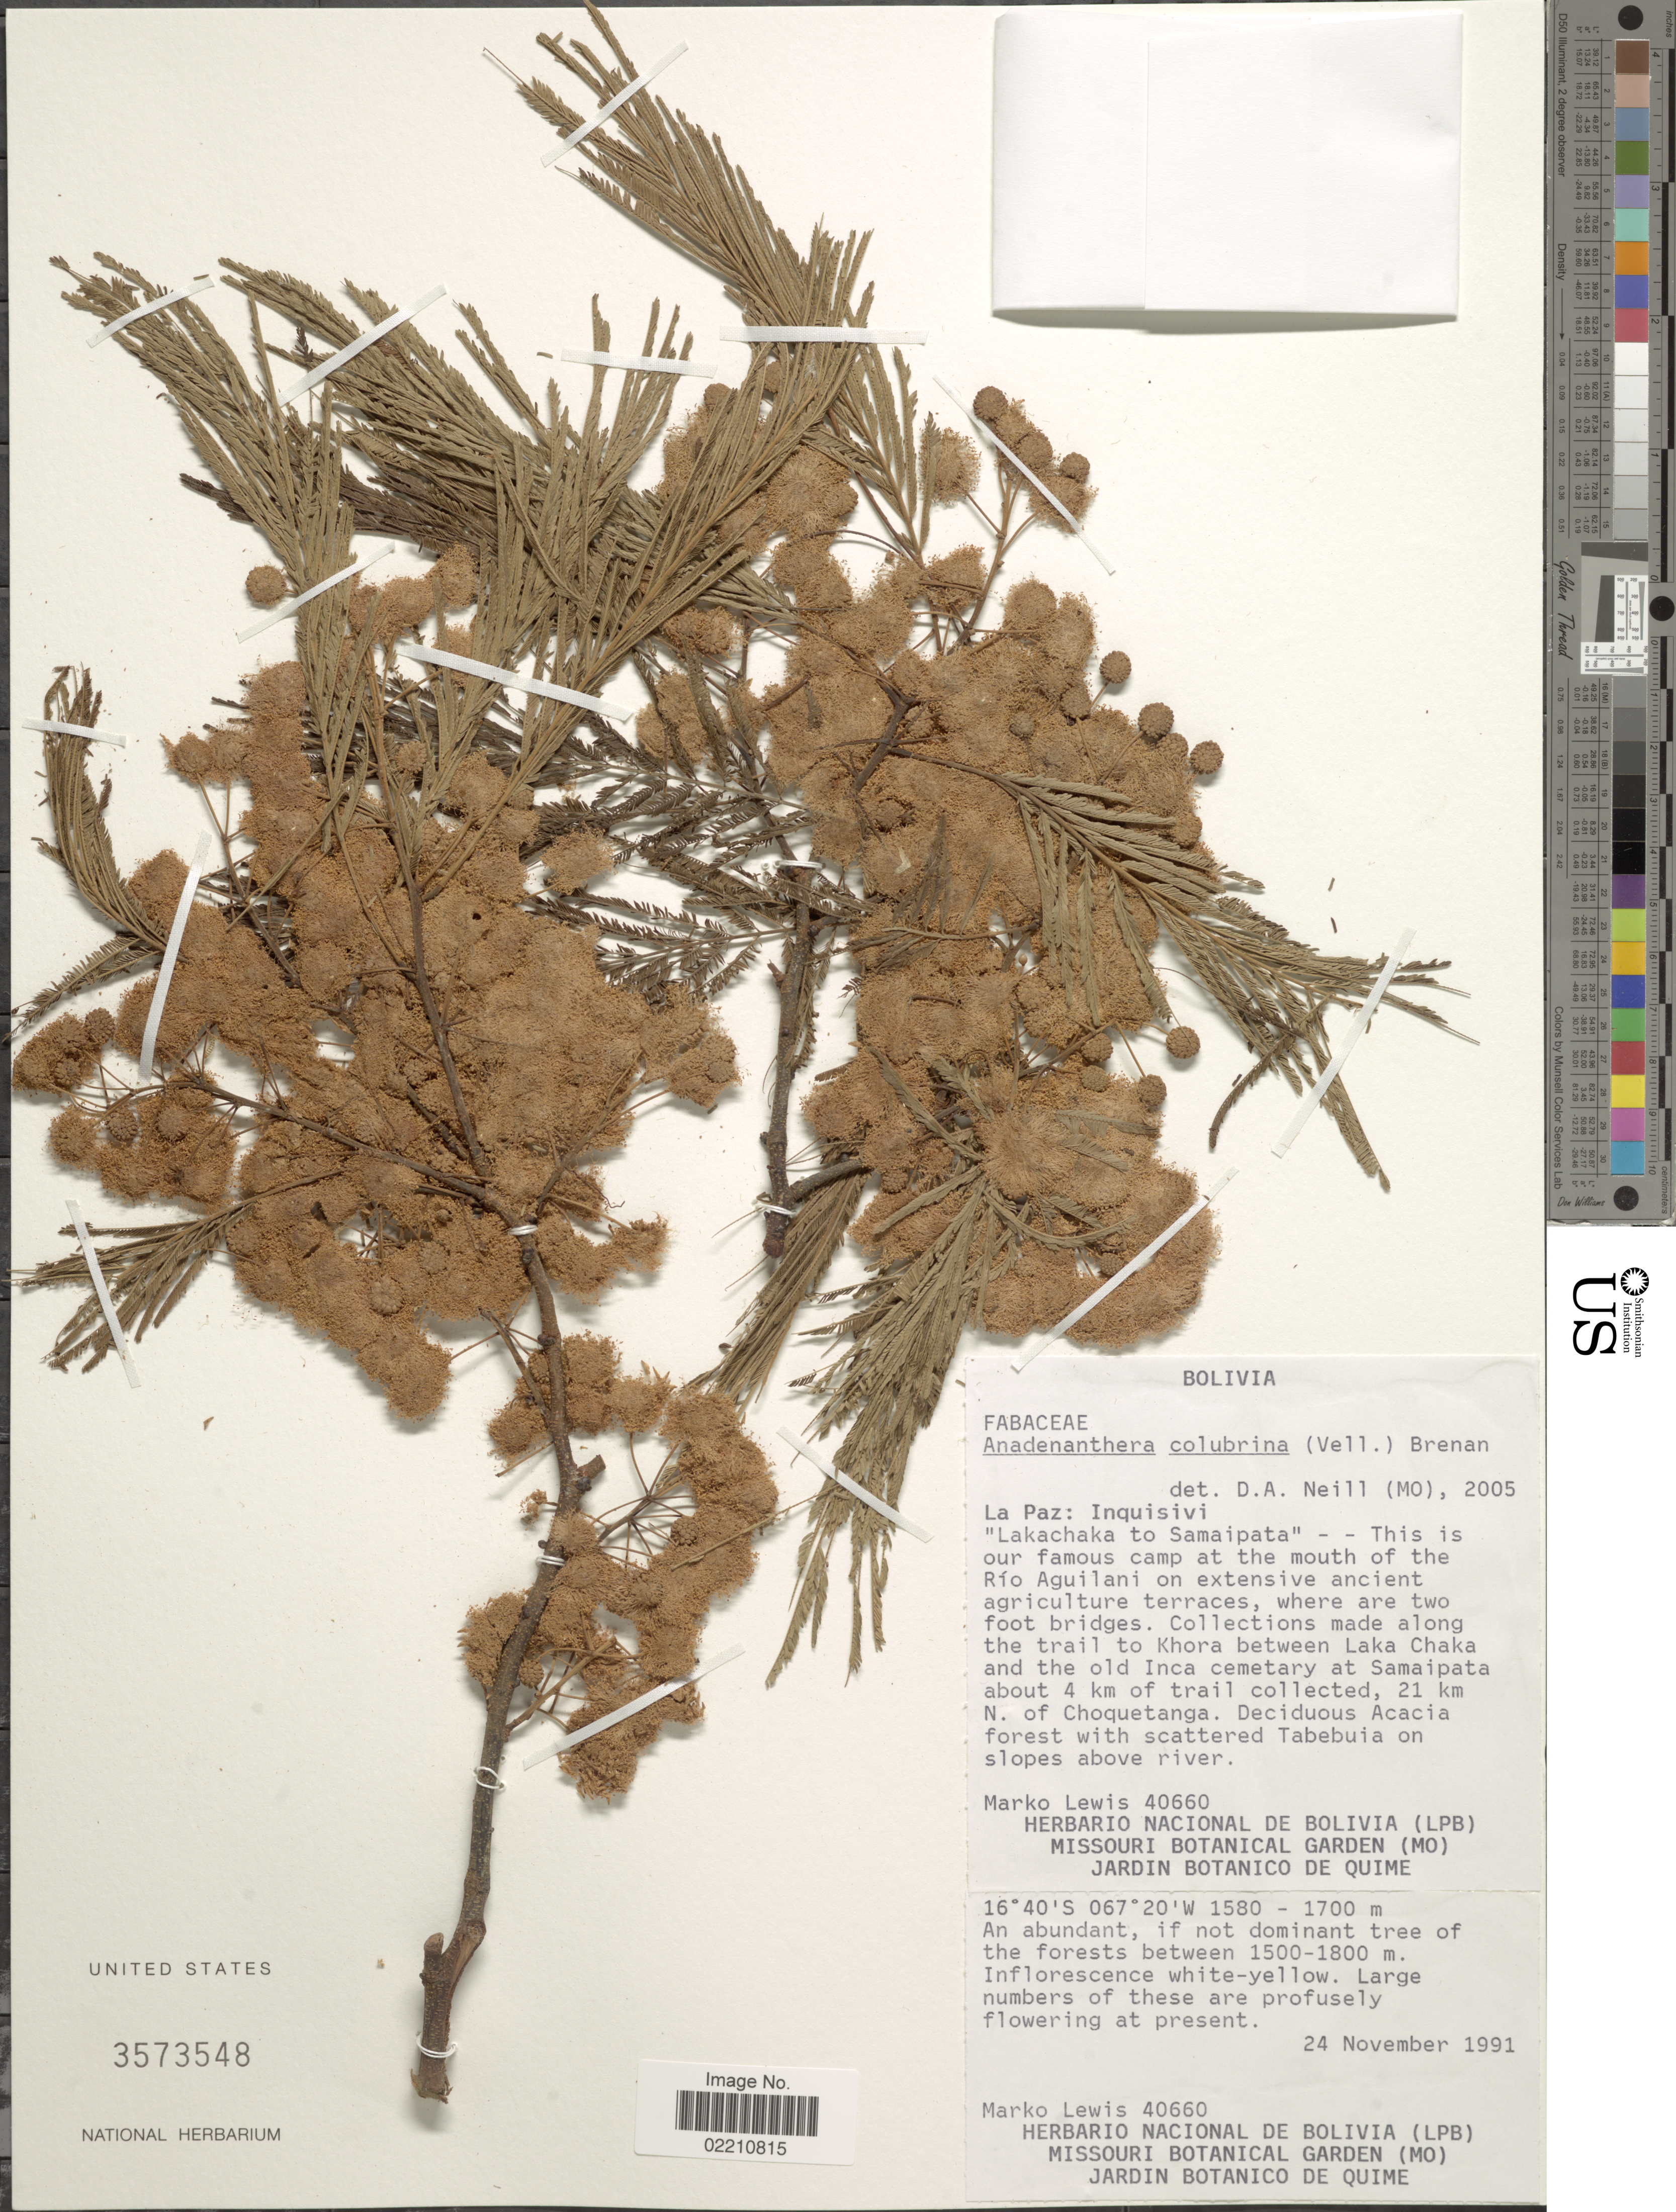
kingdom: Plantae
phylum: Tracheophyta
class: Magnoliopsida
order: Fabales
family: Fabaceae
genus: Anadenanthera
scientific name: Anadenanthera colubrina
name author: (Vell.) Brenan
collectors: M. A. Lewis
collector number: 40660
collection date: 1991-11-24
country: Bolivia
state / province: La Paz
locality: Inquisivi, "Lakachaka to Samaipara", famous camp at the mouth of the Río Aguilani on extensive ancient agriculture terraces, where are two foot bridges, amde allong the trail to Khora between Laka Chaka and the old Inca cemetary at Samaipata about 4 km of trail collected, 21 km N. of Choquetanga, on slopes above river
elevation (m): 1580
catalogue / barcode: US 3573548